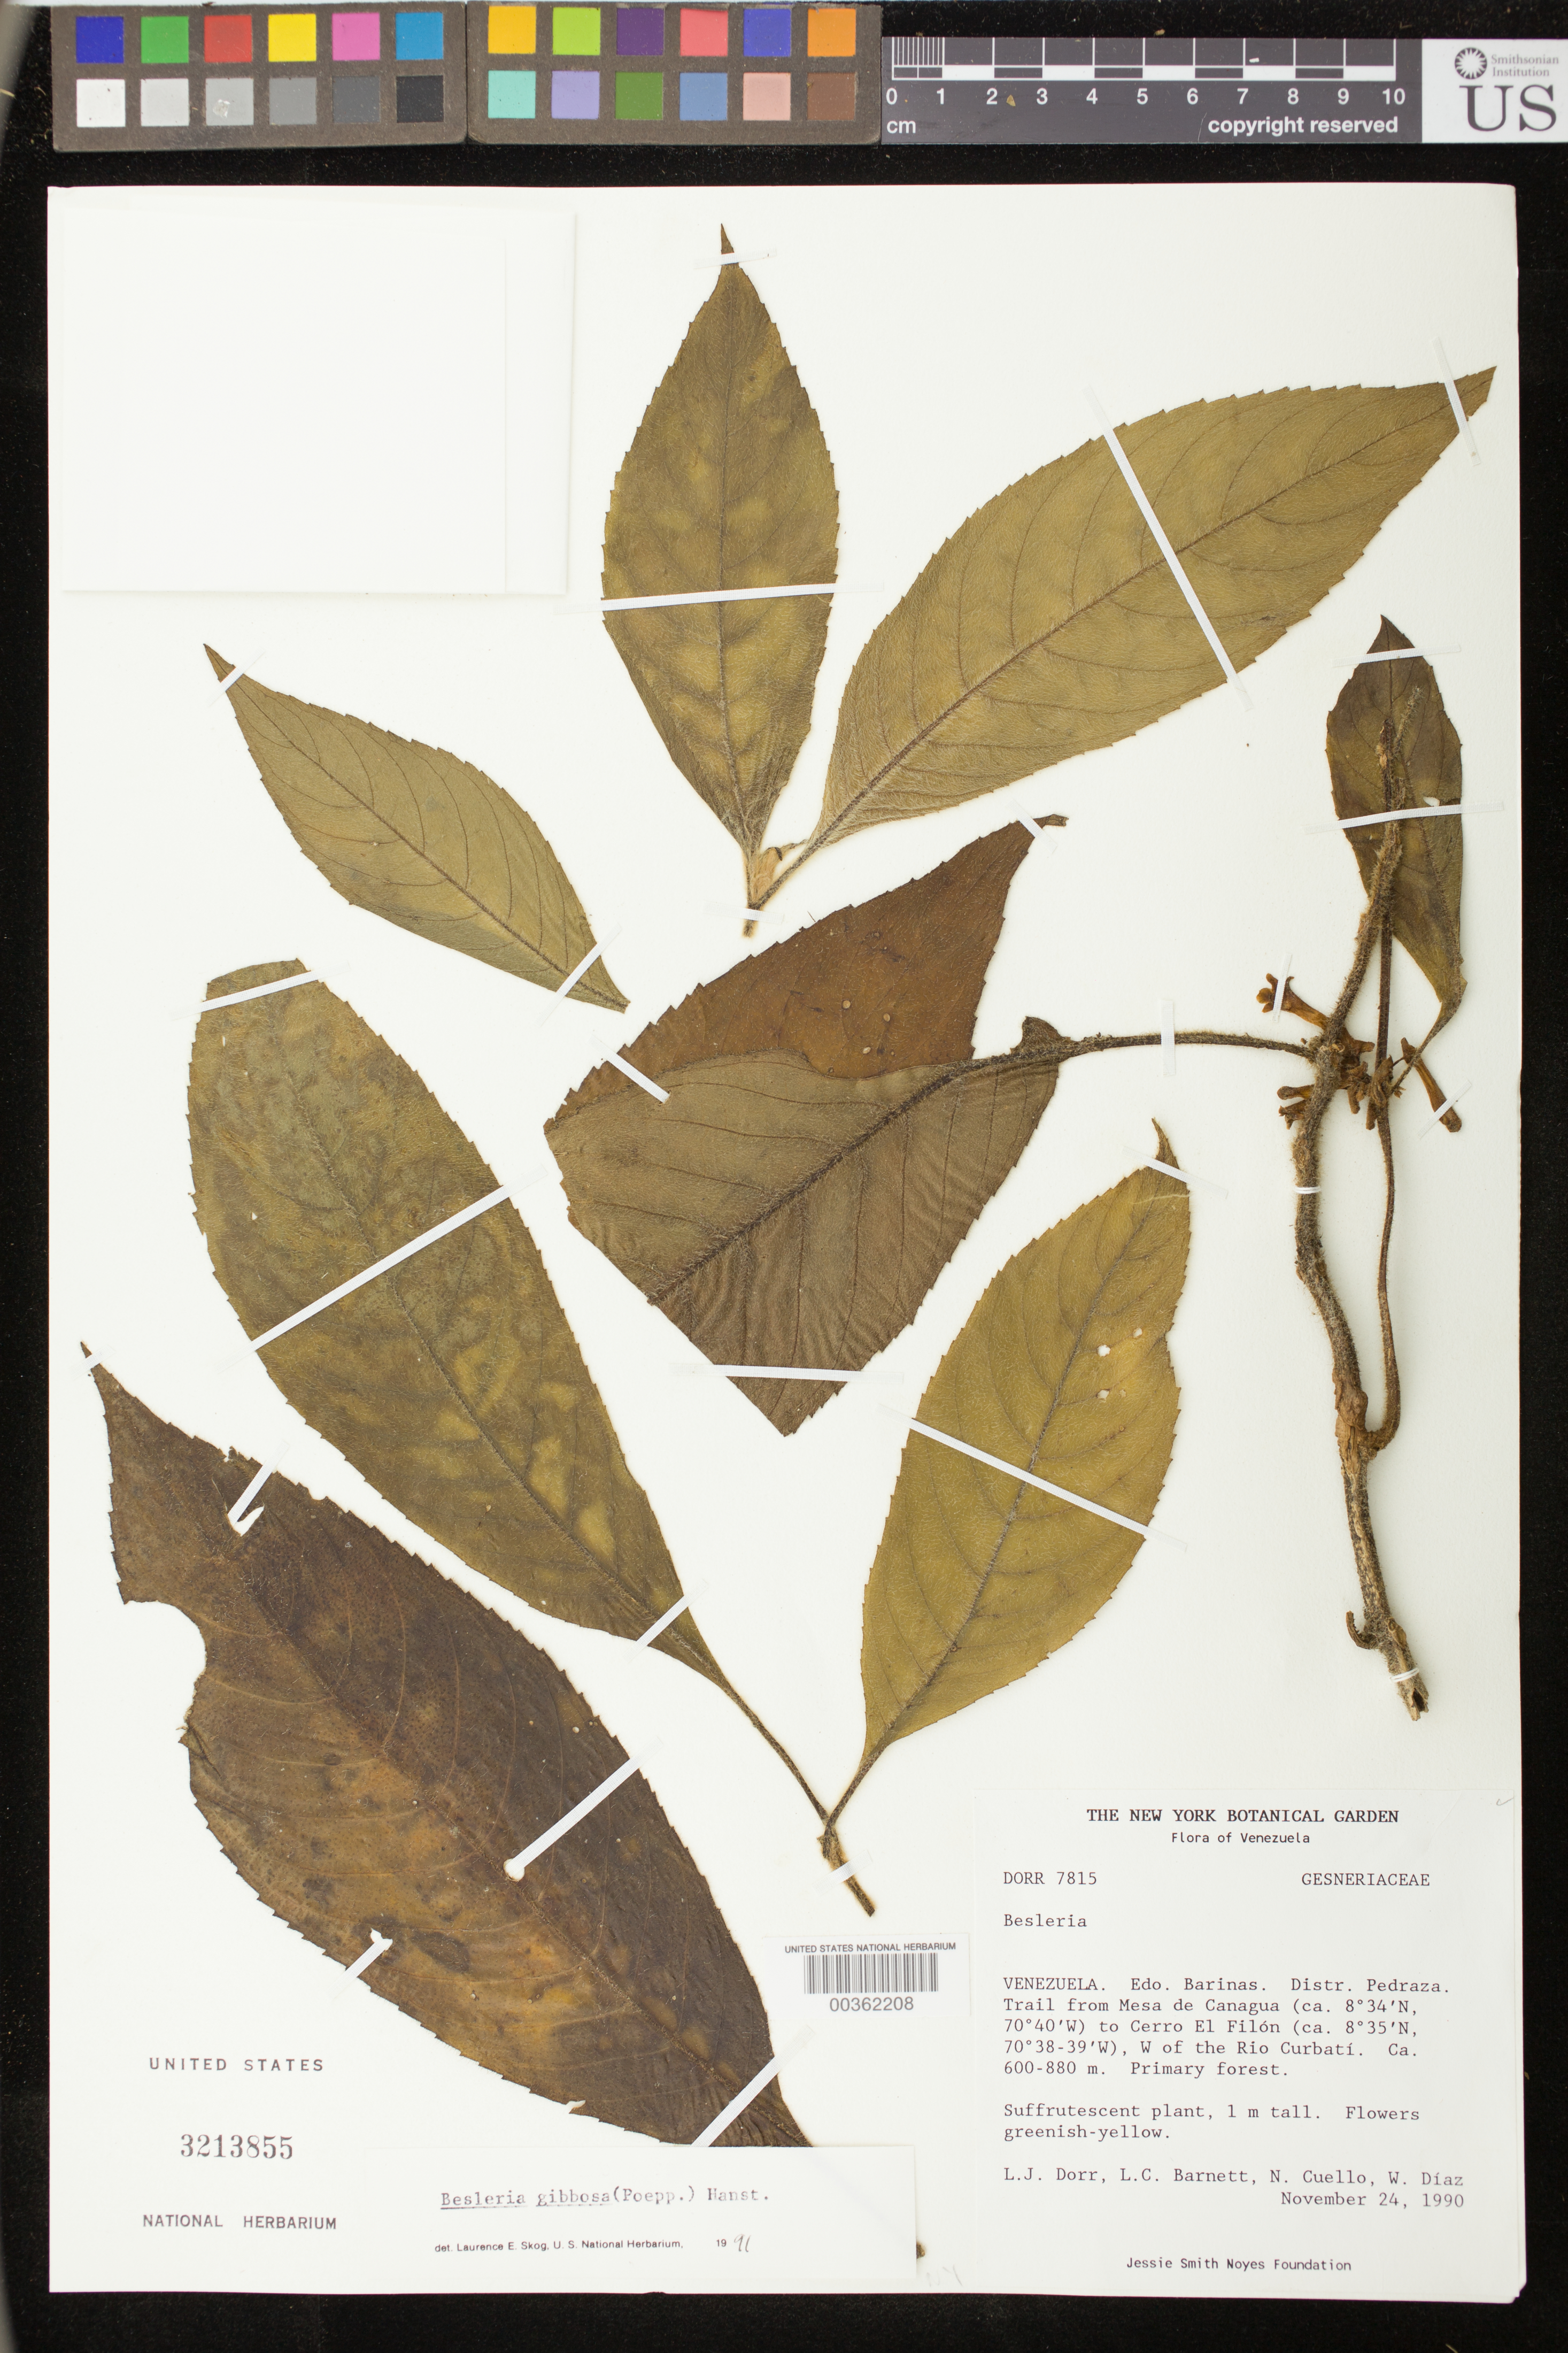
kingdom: Plantae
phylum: Tracheophyta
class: Magnoliopsida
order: Lamiales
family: Gesneriaceae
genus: Besleria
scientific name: Besleria gibbosa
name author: (Poepp.) Hanst.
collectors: L. J. Dorr, L. C. Barnett, N. L. Cuello & W. Díaz P.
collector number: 7815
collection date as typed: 24 Nov 1990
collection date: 1990-11-24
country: Venezuela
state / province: Barinas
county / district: Pedraza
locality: Trail from Mesa de Canagua to Cerro El Filón, W of the Rio Curbatí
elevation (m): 600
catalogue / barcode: US 3213855